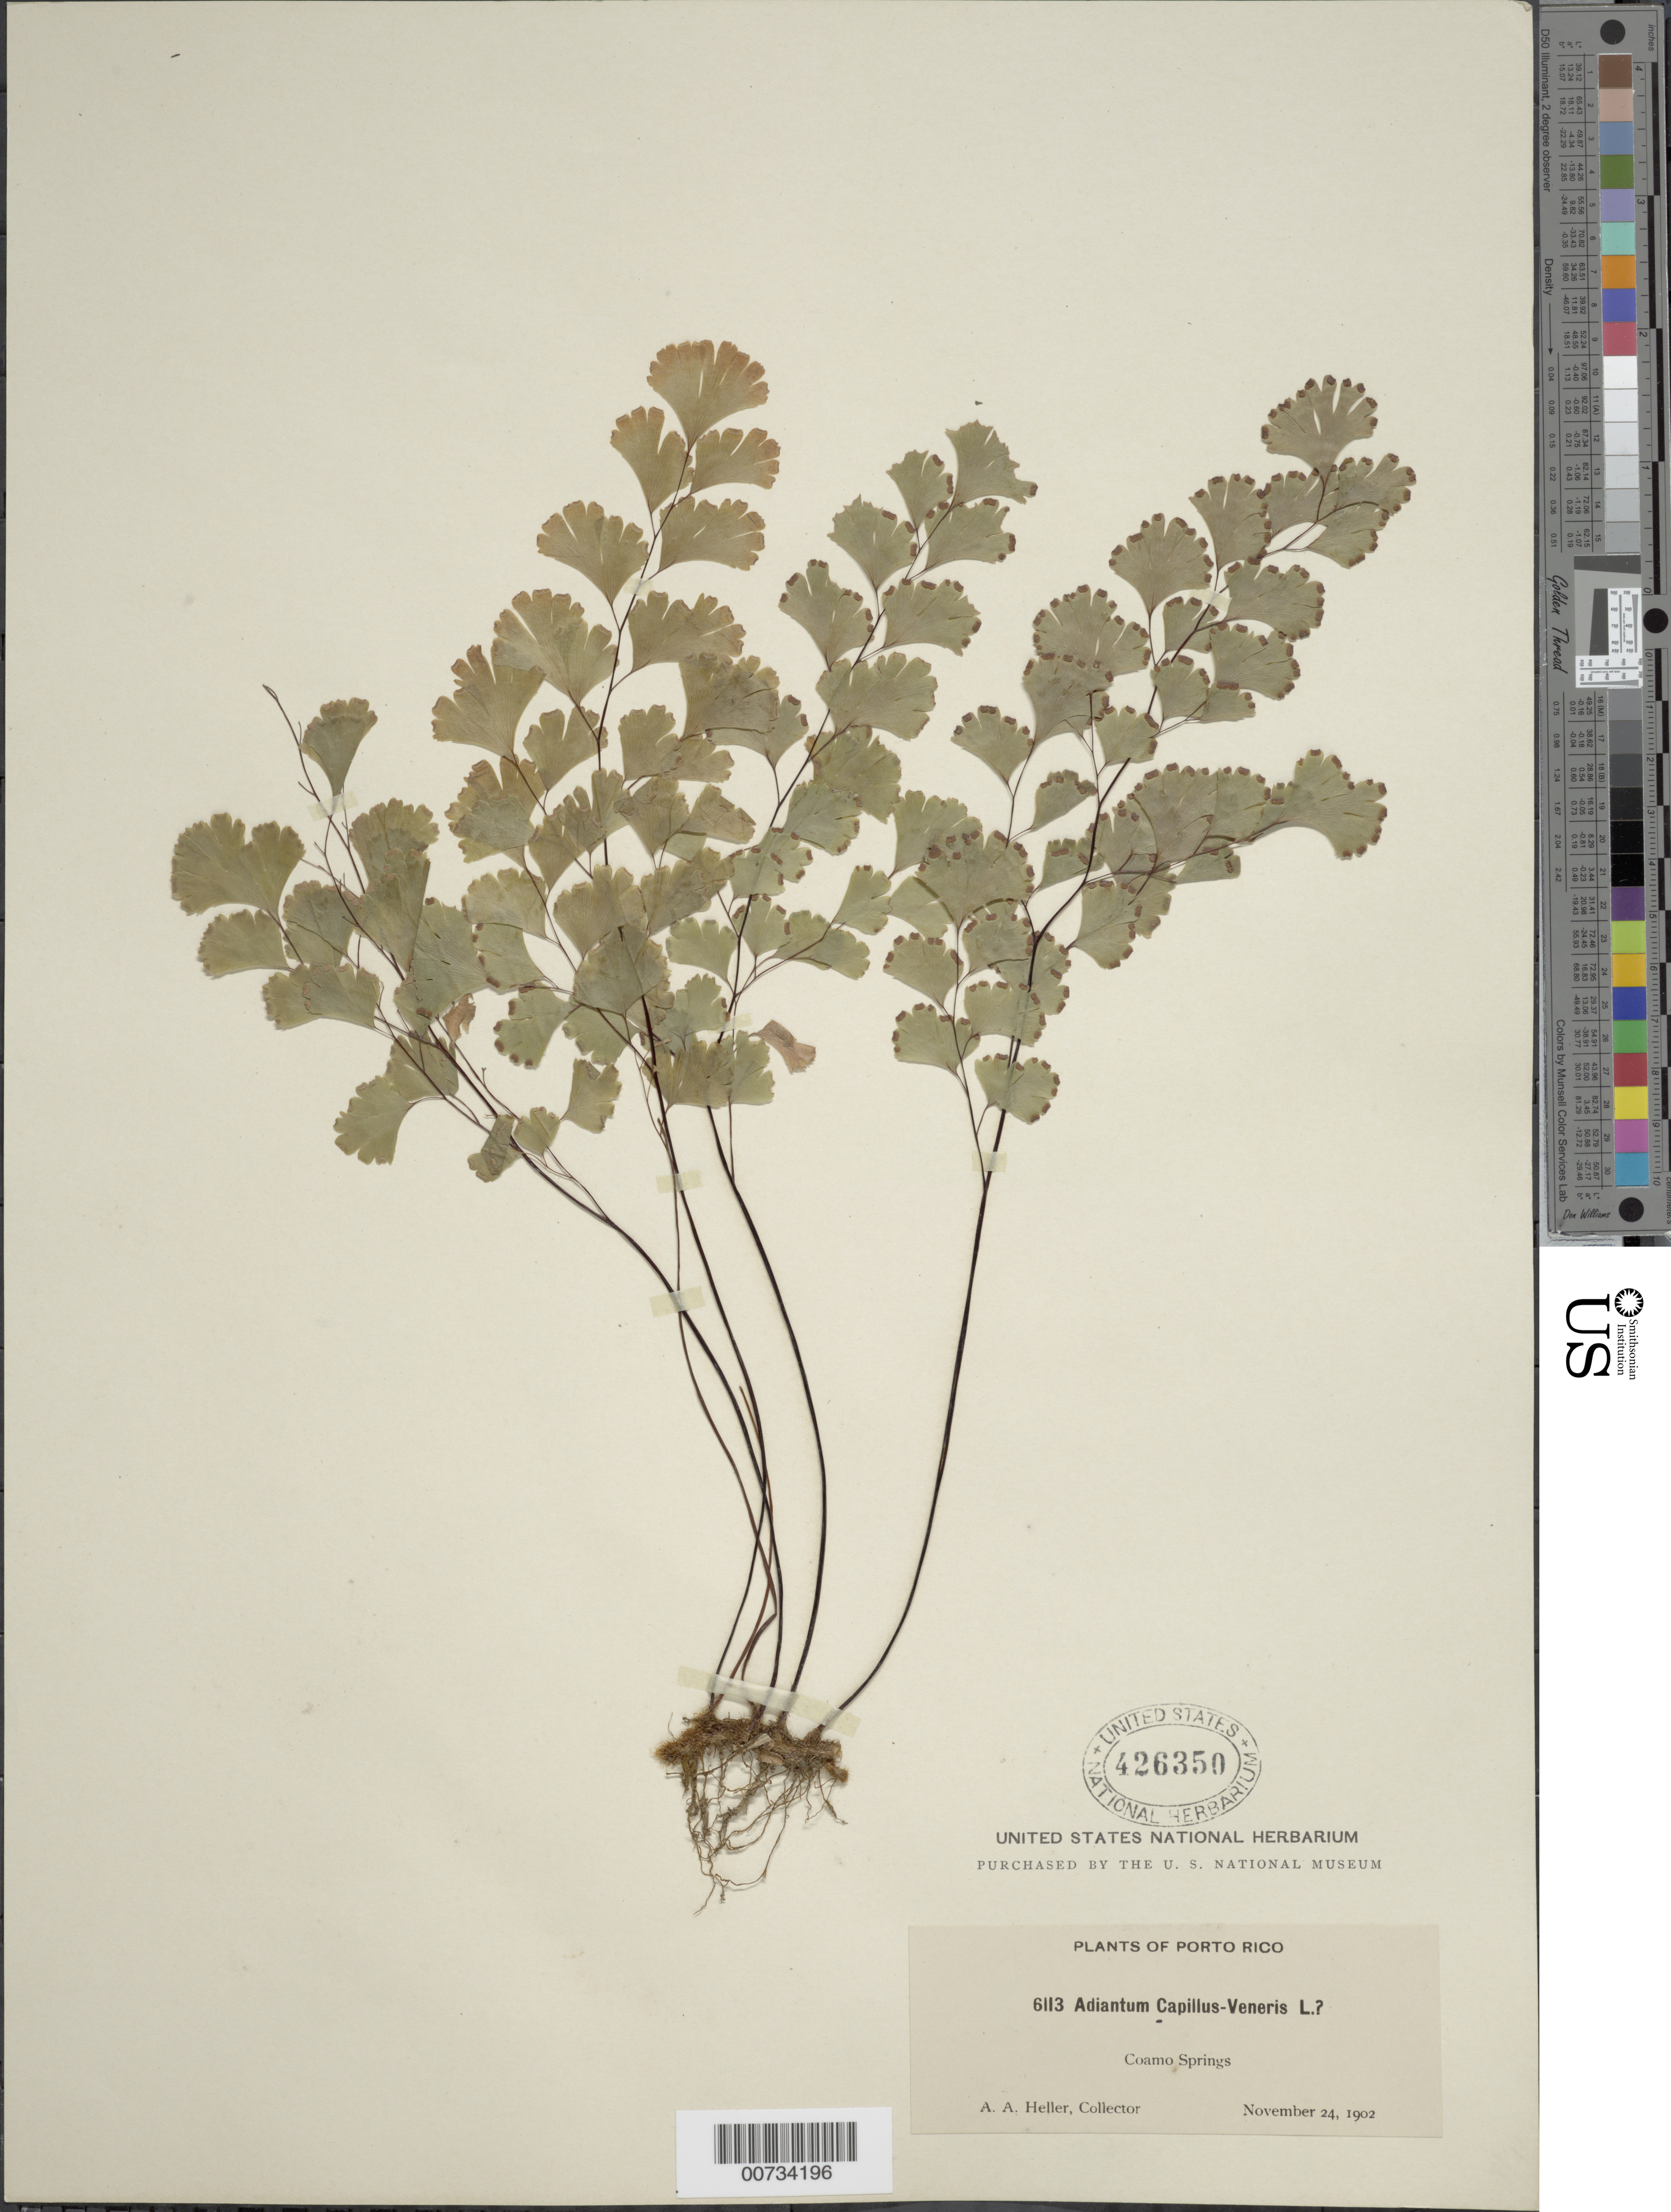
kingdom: Plantae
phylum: Tracheophyta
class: Polypodiopsida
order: Polypodiales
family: Pteridaceae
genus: Adiantum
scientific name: Adiantum capillus-veneris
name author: L.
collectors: A. A. Heller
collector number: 6113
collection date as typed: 24 Nov 1902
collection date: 1902-11-24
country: Puerto Rico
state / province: Coamo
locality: Coamo Springs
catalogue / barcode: US 426350